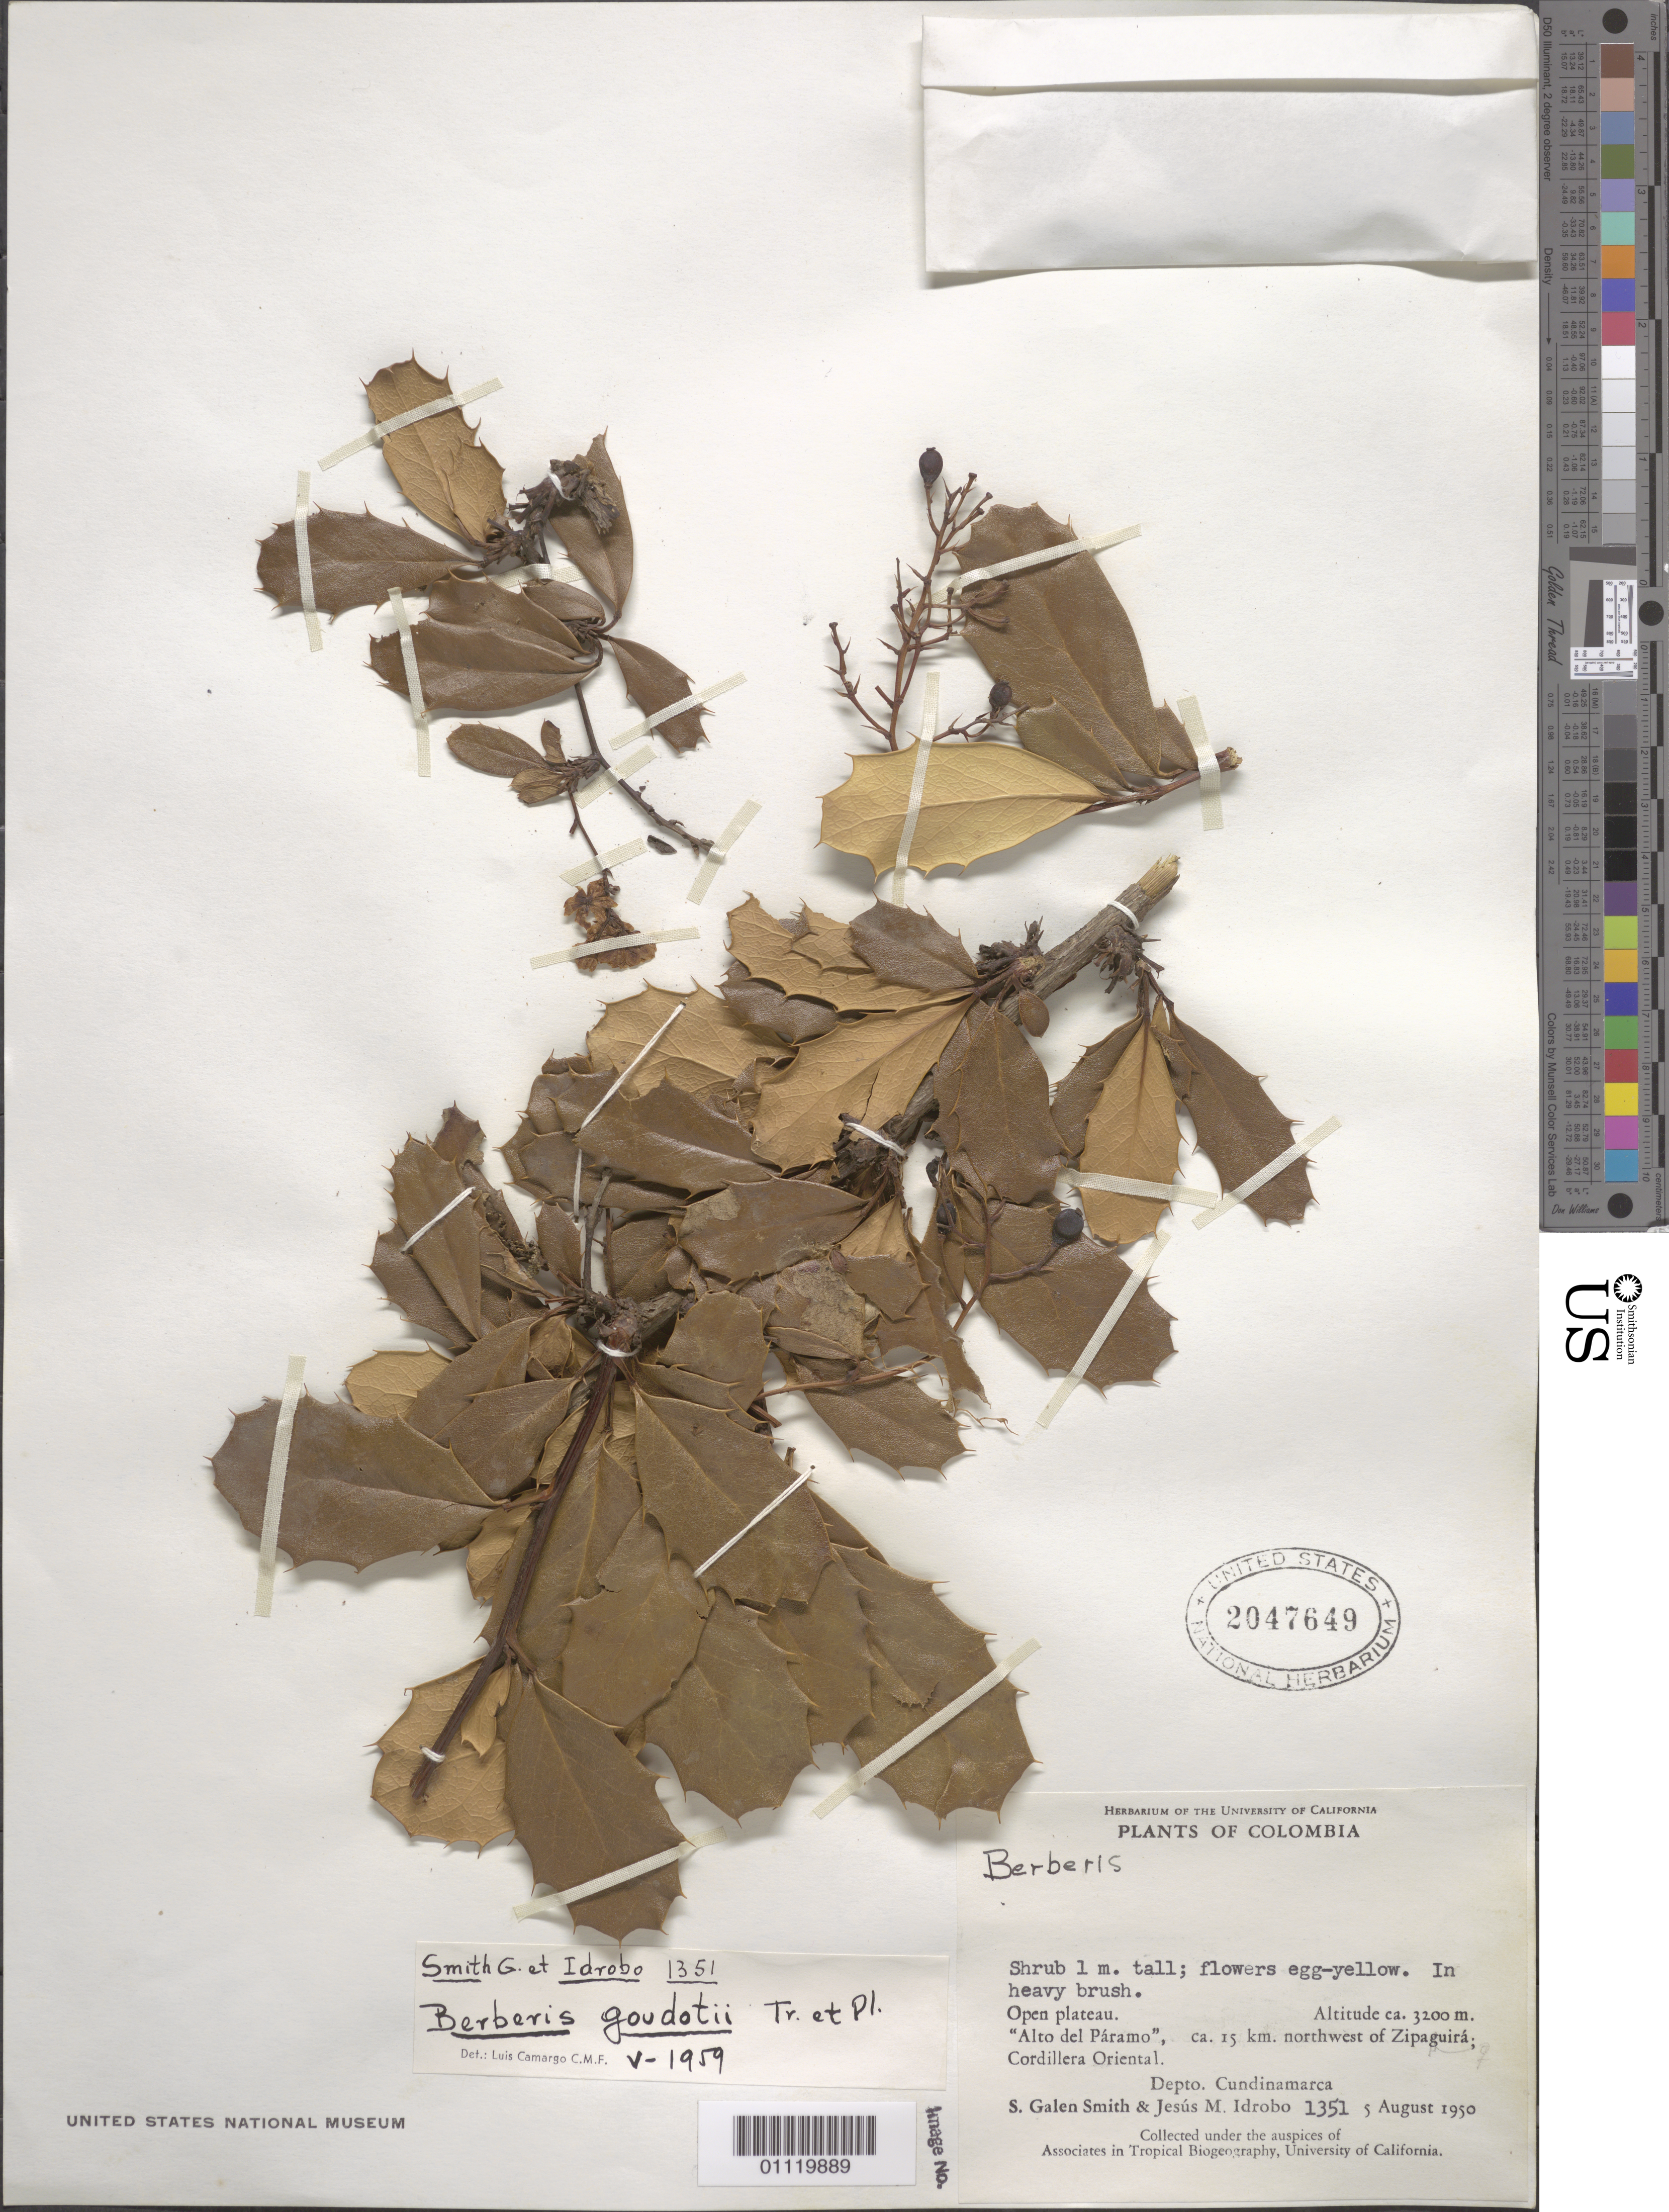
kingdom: Plantae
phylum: Tracheophyta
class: Magnoliopsida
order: Ranunculales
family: Berberidaceae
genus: Berberis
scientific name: Berberis goudotii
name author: Triana & Planch. ex Wedd.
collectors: S. G. Smith & J. M. Idrobo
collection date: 1950-08-05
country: Colombia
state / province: Cundinamarca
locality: Cordillera Oriental, "Alto del Paramo," ca. 15 km northwest of Zipaguira. Open plateau.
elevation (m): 3200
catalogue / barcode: US 2047649